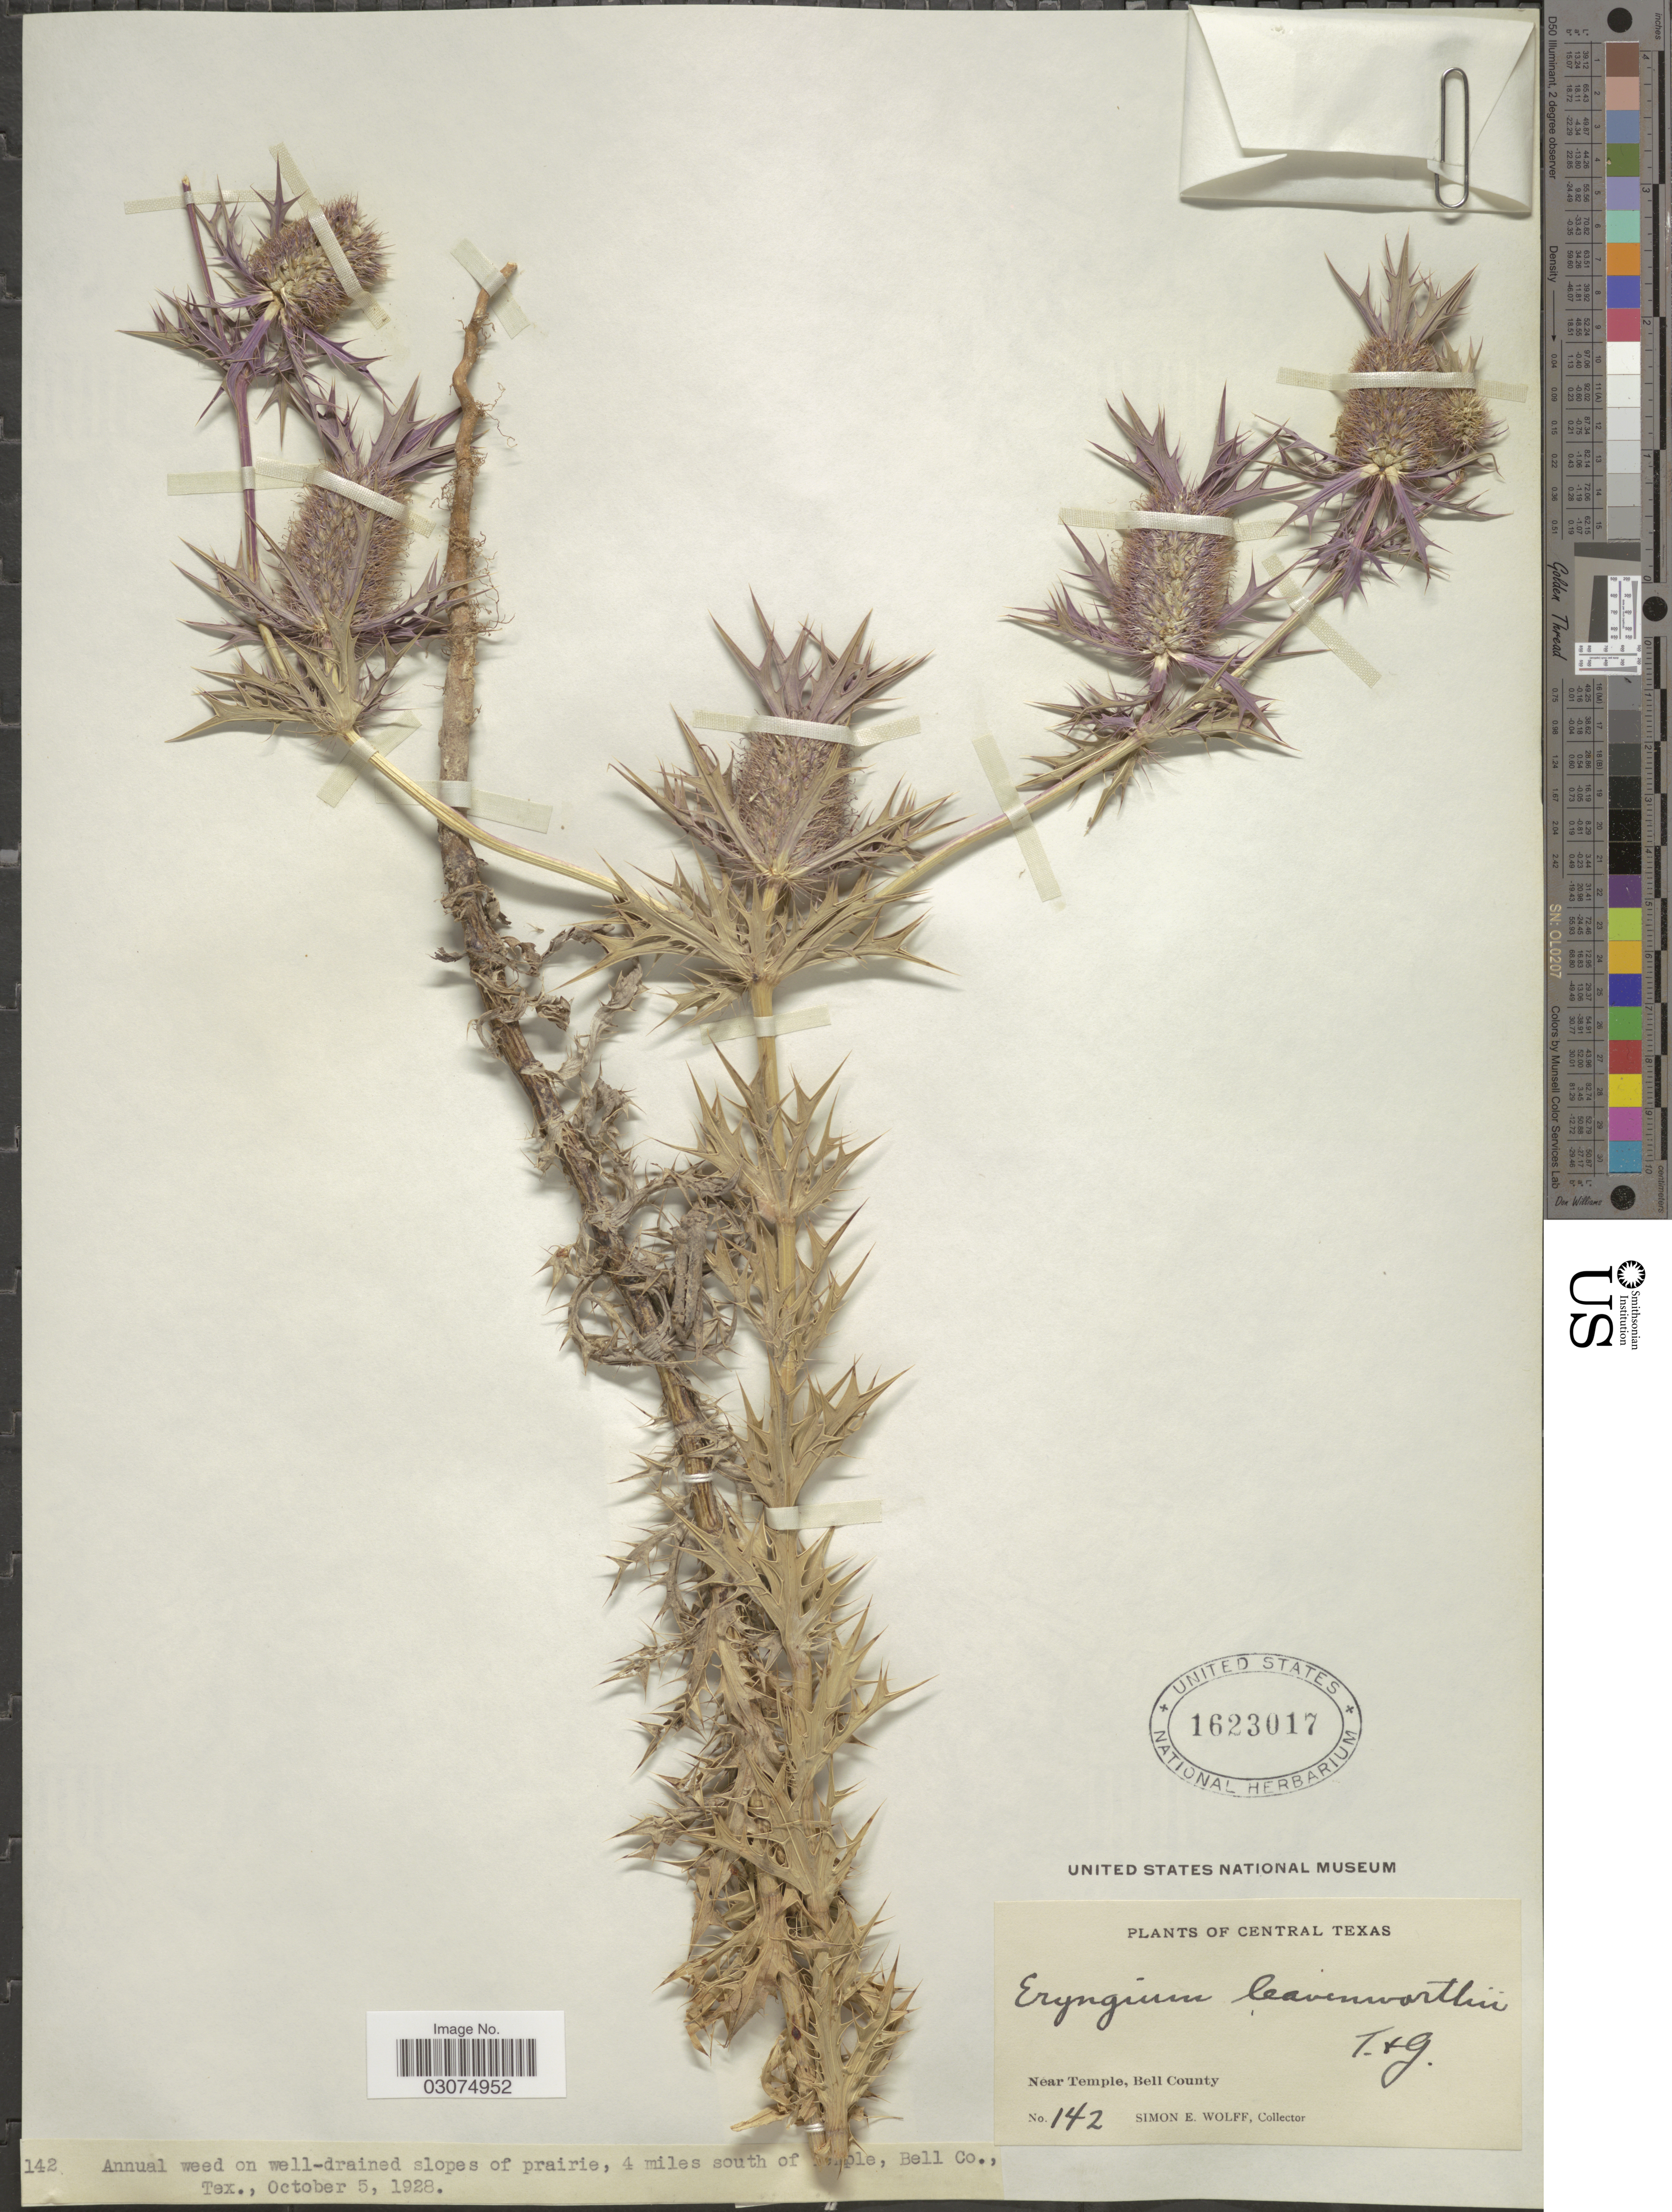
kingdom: Plantae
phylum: Tracheophyta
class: Magnoliopsida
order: Apiales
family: Apiaceae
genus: Eryngium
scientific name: Eryngium leavenworthii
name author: Torr. & A. Gray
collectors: S. E. Wolff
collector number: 142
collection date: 1928-10-05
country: United States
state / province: Texas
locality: Central Texas. Near Temple, Bell County. 4 miles south of Temple, Bell Co., Tex.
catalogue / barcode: US 1623017